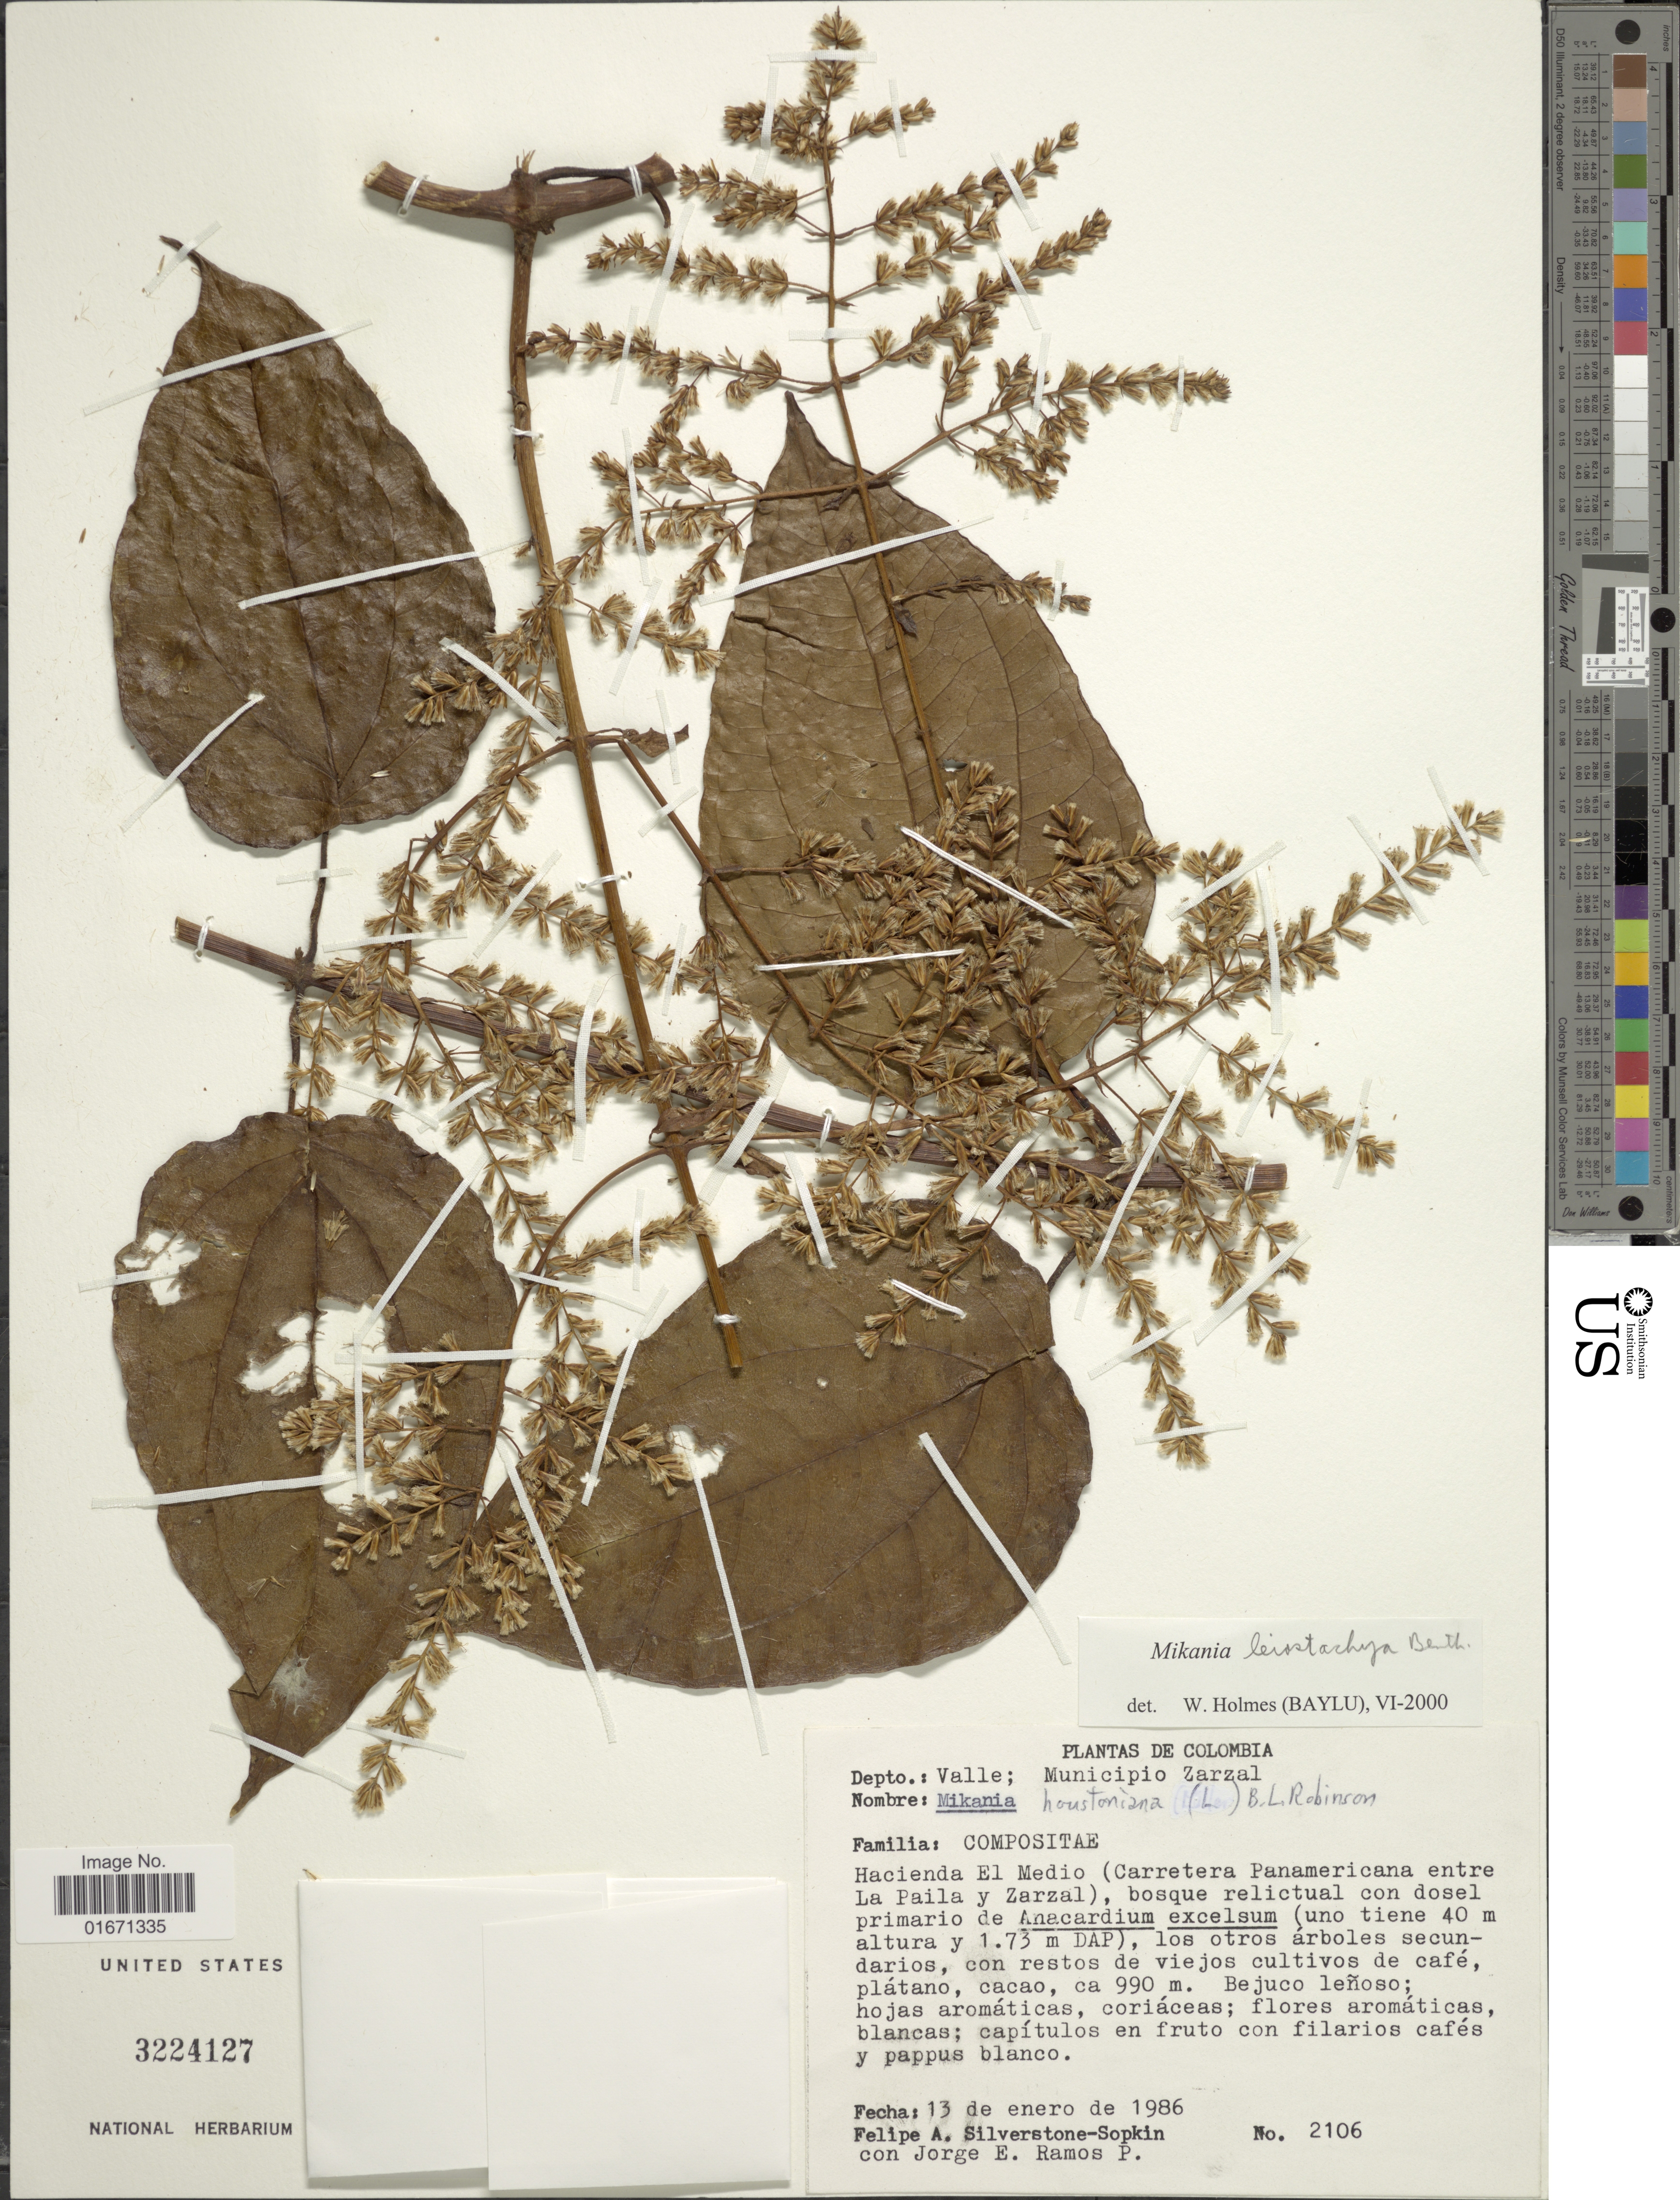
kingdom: Plantae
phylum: Tracheophyta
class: Magnoliopsida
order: Asterales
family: Asteraceae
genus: Mikania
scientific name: Mikania leiostachya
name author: Benth.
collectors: P. A. Silverstone-Sopkin & J. E. Ramos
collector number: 2106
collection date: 1986-01-13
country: Colombia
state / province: Valle del Cauca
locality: Municipio Zarzal, Hacienda El Medio (Carretera Panamericana entre La Paila y zarzal) (uno tiene 40 m altura y 1.73 m DAP)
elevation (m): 990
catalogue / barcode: US 3224127